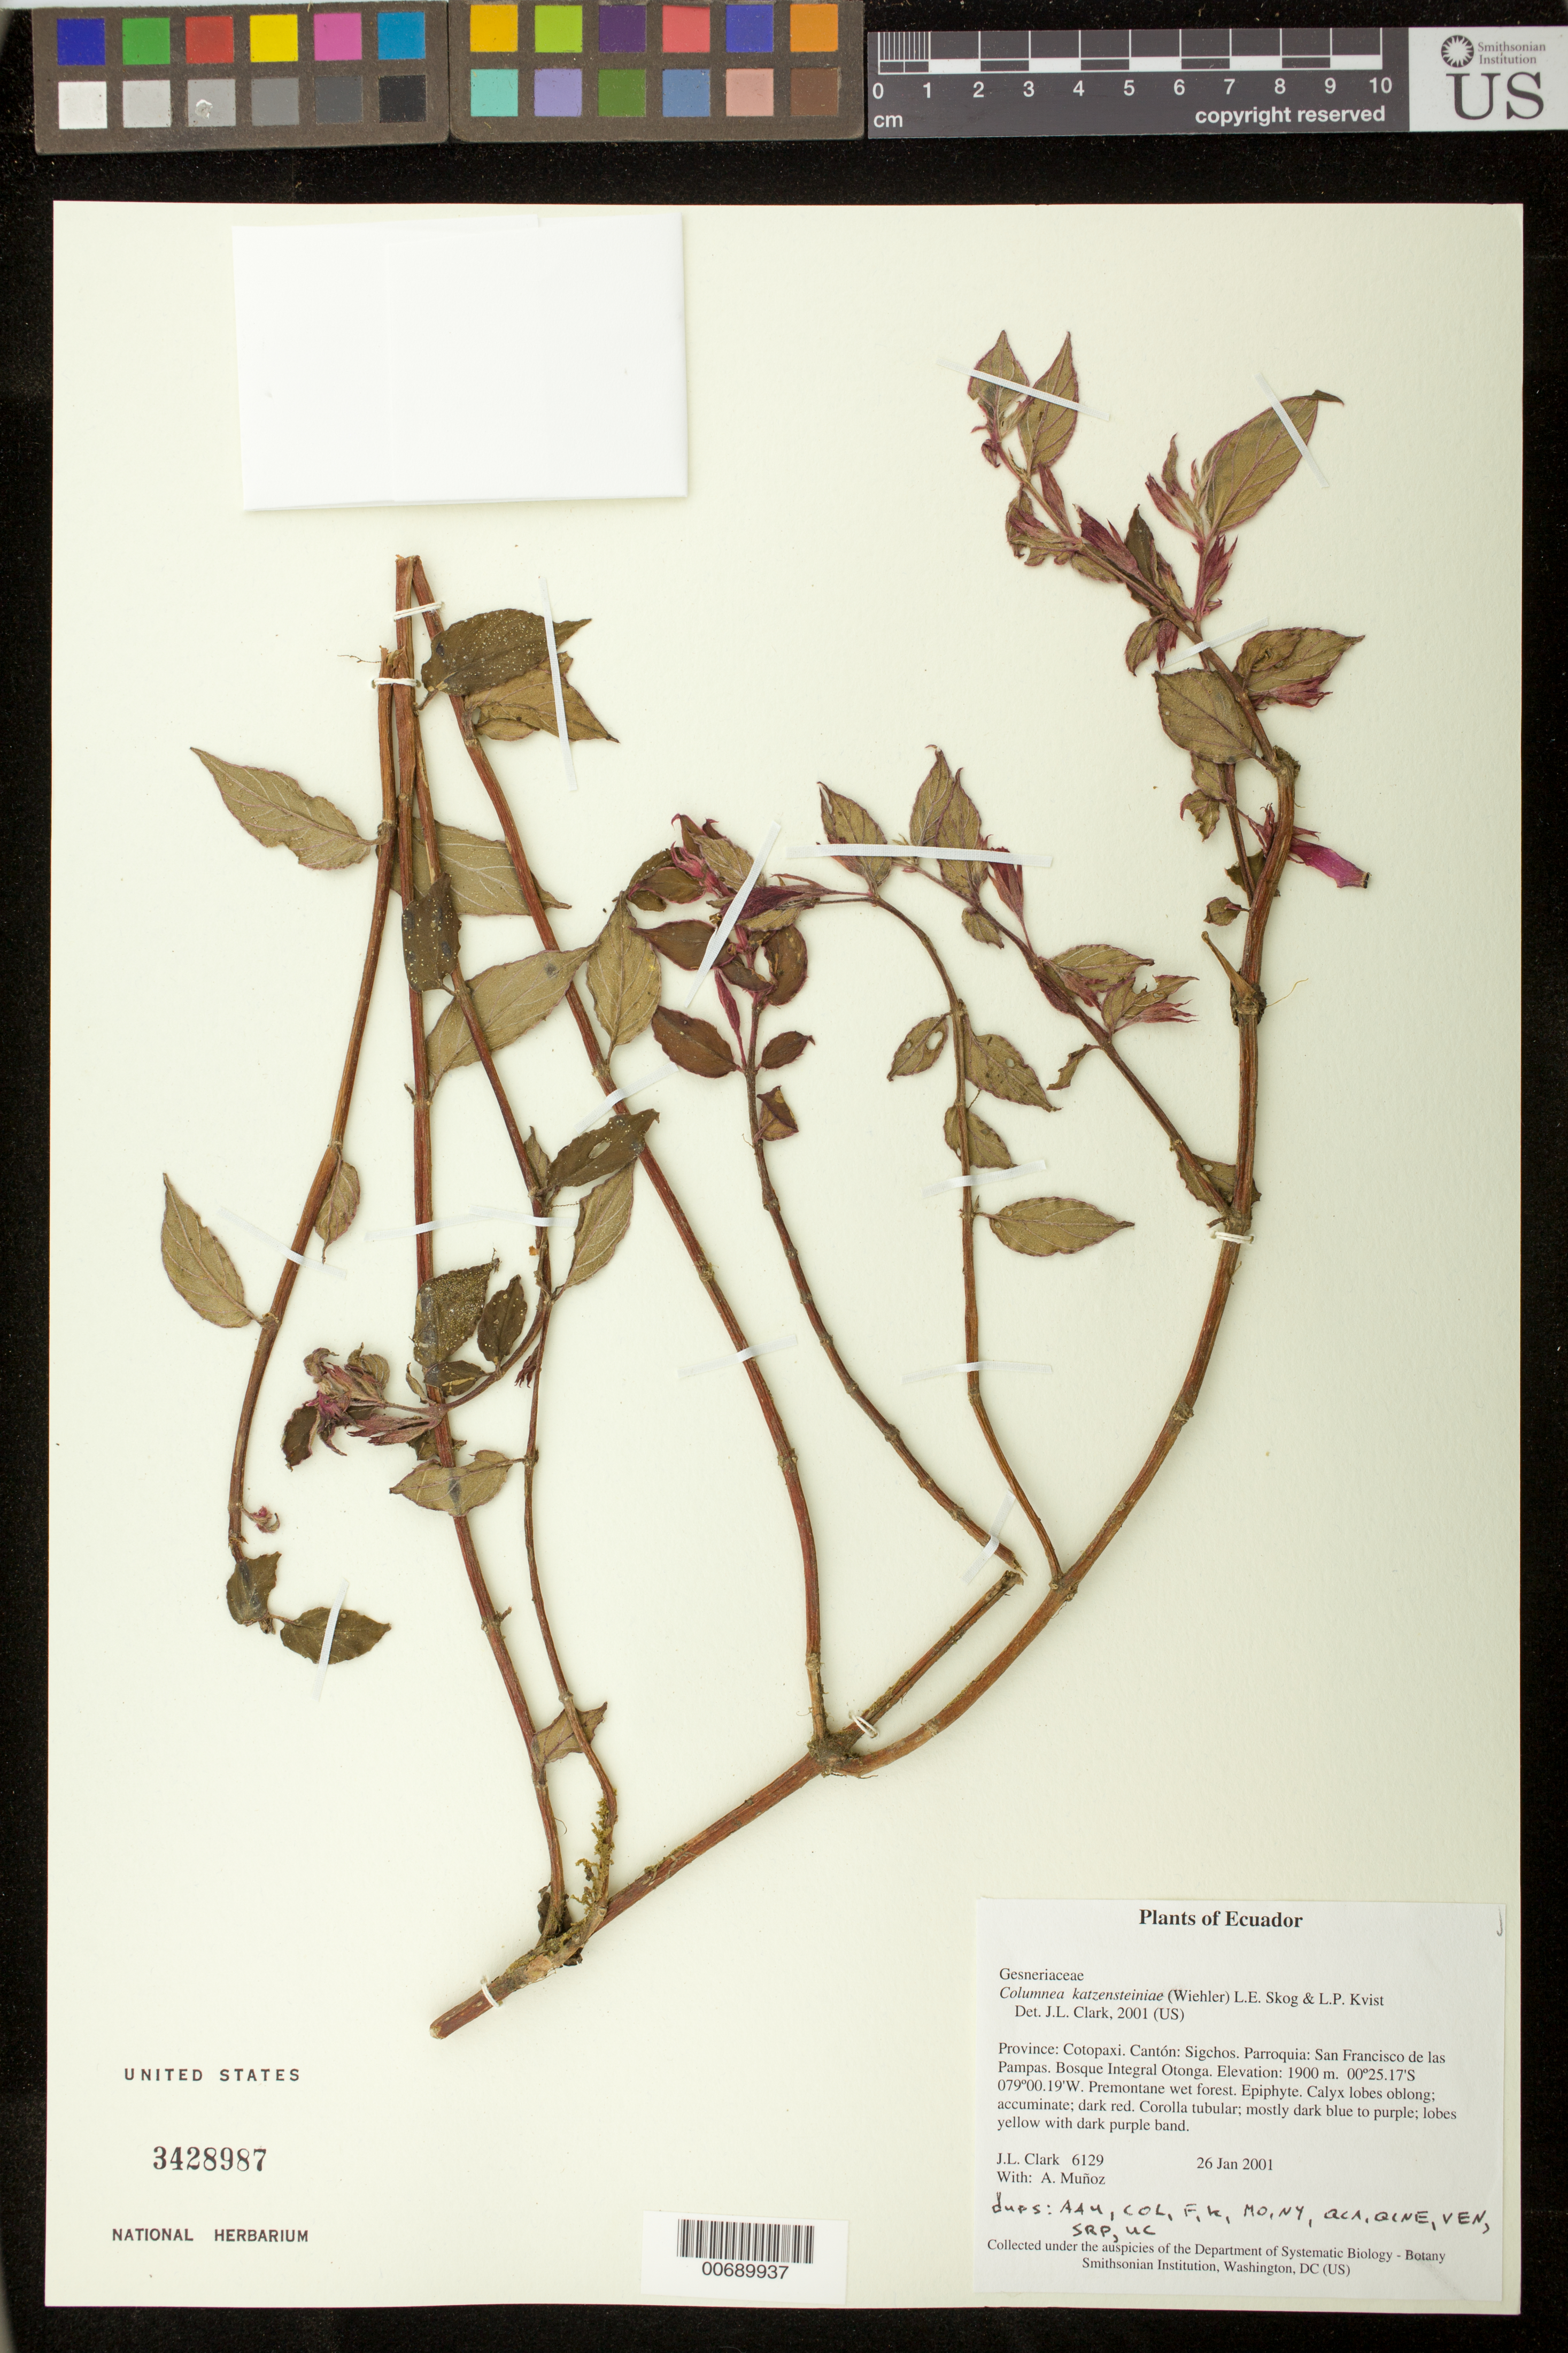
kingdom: Plantae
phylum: Tracheophyta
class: Magnoliopsida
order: Lamiales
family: Gesneriaceae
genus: Columnea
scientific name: Columnea katzensteiniae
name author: (Wiehler) L.E. Skog & L.P. Kvist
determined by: Clark, J. L., (SEL), The Marie Selby Botanical Garden (UNITED STATES)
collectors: J. L. Clark & A. Muñoz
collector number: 06129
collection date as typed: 26 Jan 2001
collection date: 2001-01-26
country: Ecuador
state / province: Cotopaxi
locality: Sigchos. Parroquia: San Francisco de las Pampas. Bosque Integral Otonga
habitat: Premontane wet forest.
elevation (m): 1900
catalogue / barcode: US 3428987